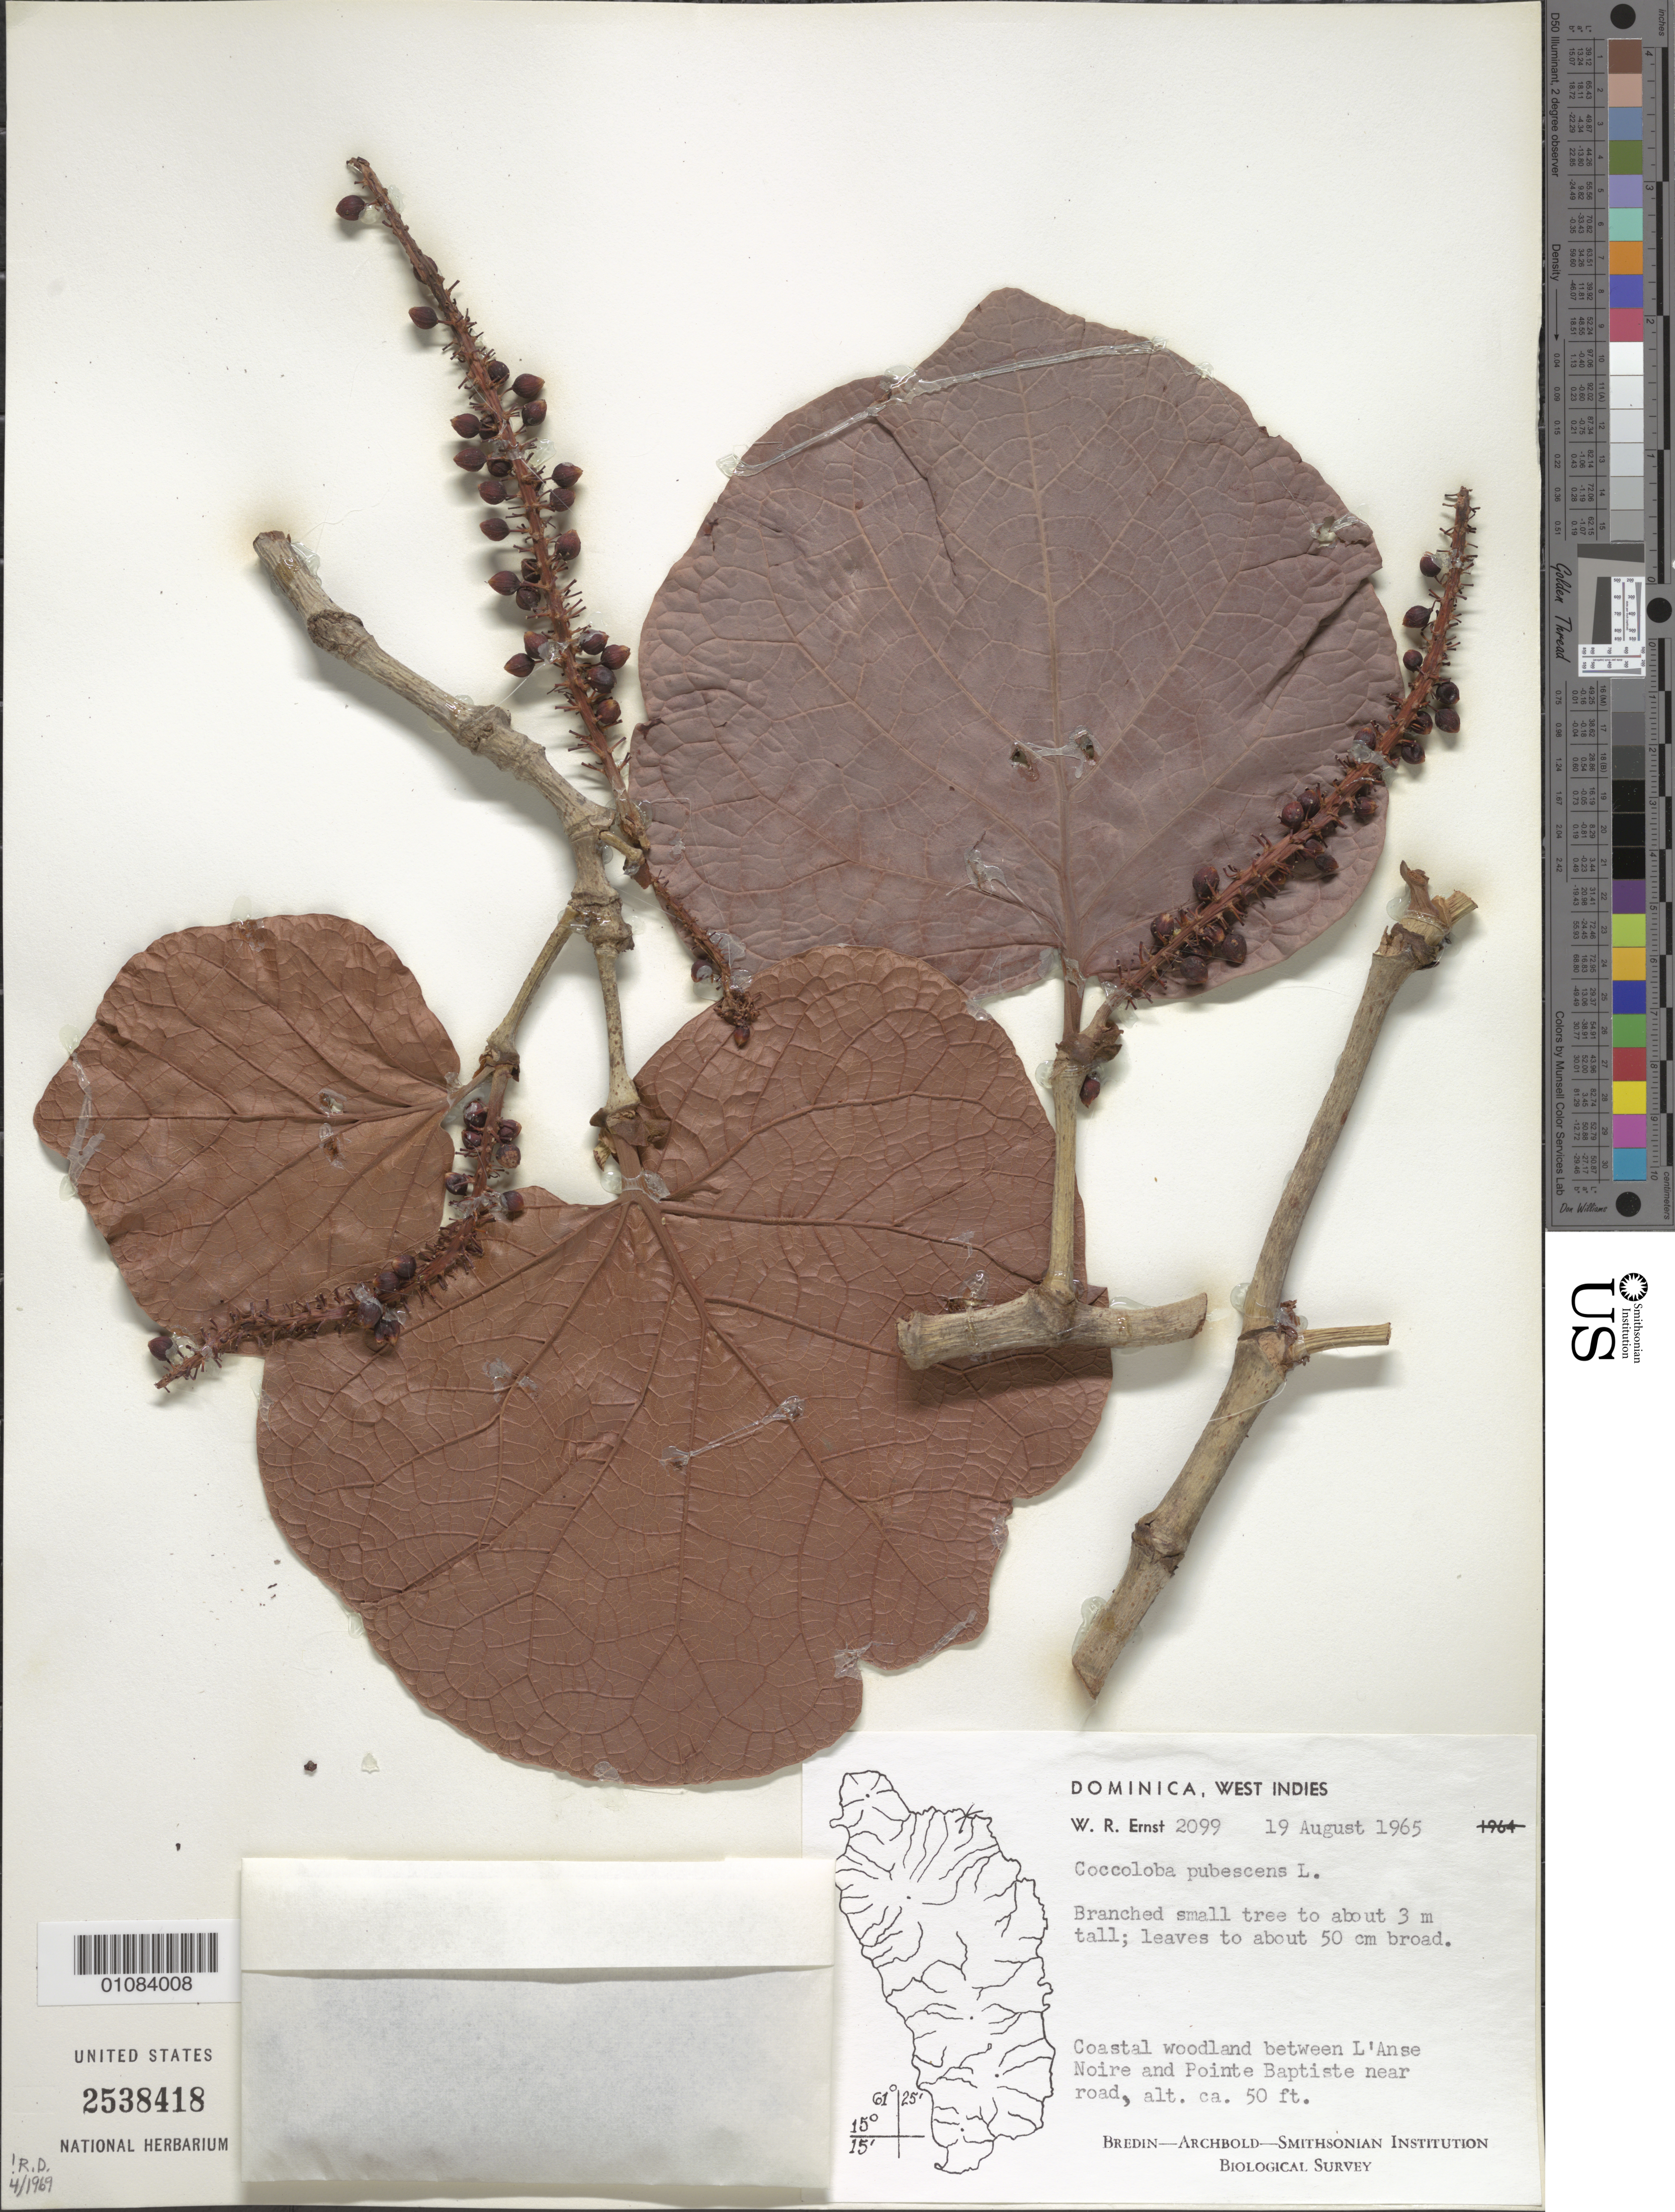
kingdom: Plantae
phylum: Tracheophyta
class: Magnoliopsida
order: Caryophyllales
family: Polygonaceae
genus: Coccoloba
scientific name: Coccoloba pubescens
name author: L.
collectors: W. R. Ernst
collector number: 2099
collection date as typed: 19 Aug 1965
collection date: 1965-08-19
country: Dominica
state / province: St. Andrew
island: Dominica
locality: Between L'Anse Noire and Pointe Baptiste near road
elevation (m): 15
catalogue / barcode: US 2538418